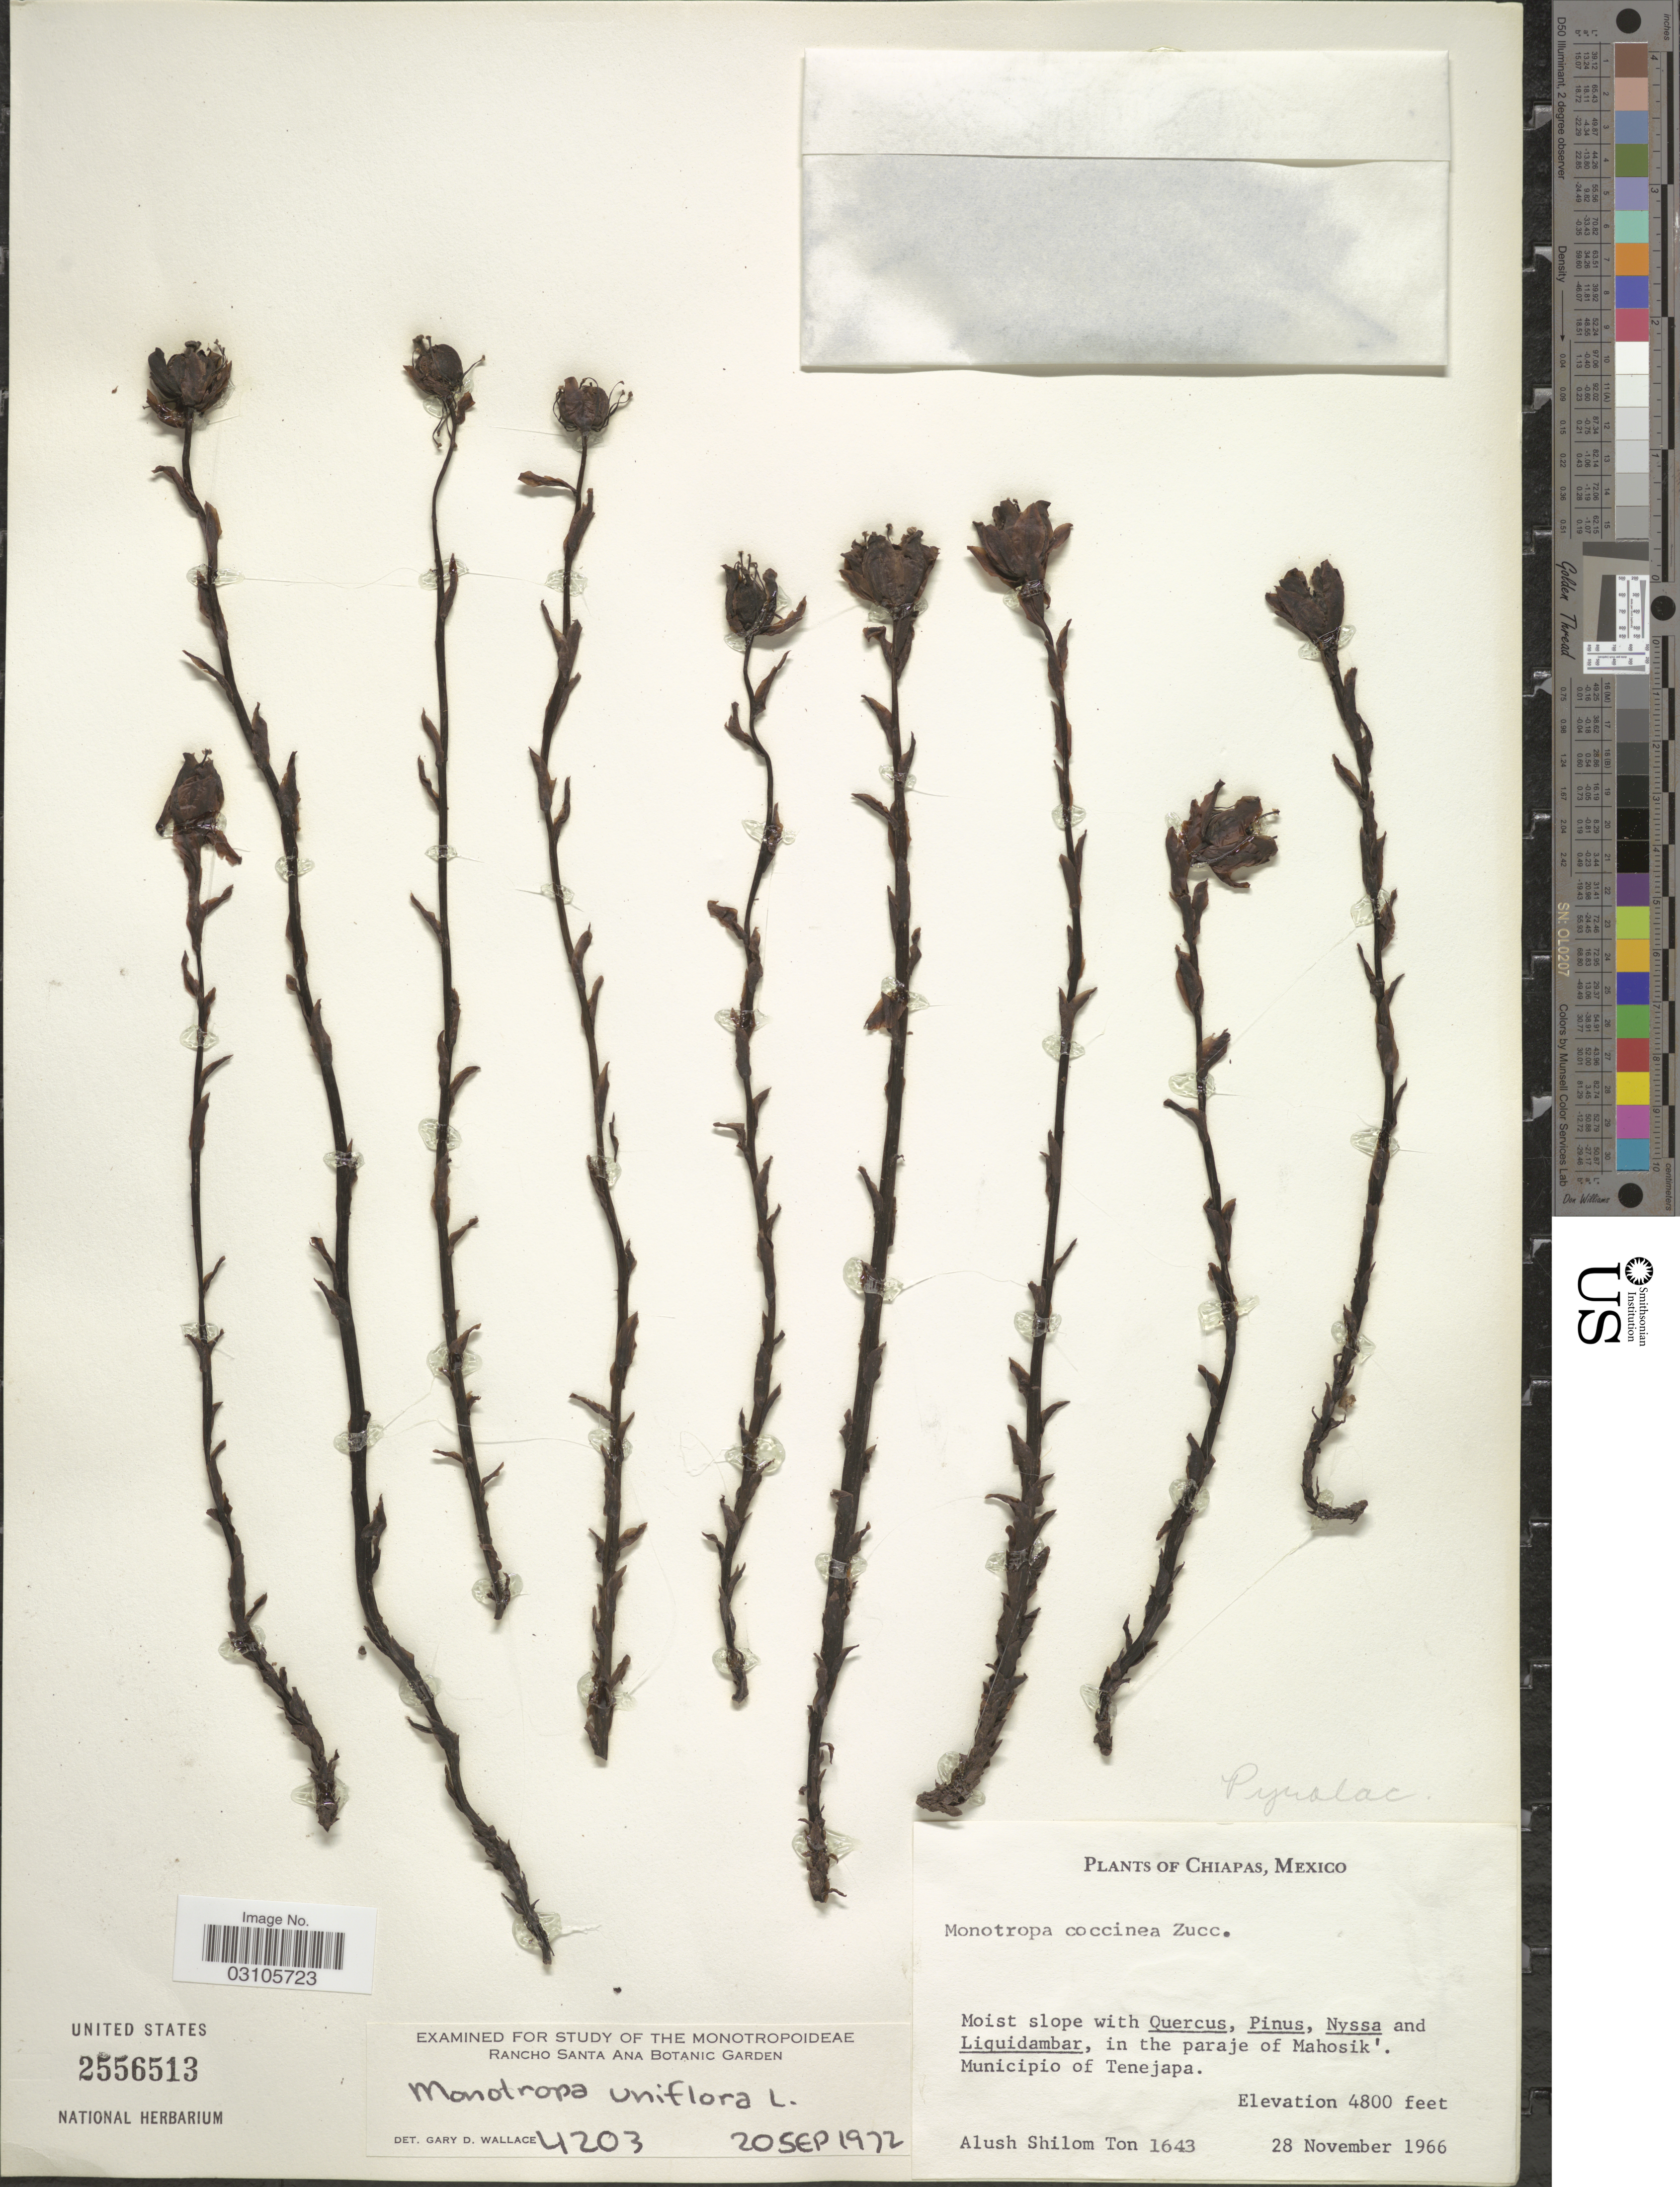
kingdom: Plantae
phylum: Tracheophyta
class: Magnoliopsida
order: Ericales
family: Ericaceae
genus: Monotropa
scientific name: Monotropa uniflora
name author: L.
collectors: A. M. Ton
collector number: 1643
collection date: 1966-11-28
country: Mexico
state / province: Chiapas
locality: In the paraje of Mahosik'. Municipio of Tenejapa.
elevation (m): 1463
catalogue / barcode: US 2556513